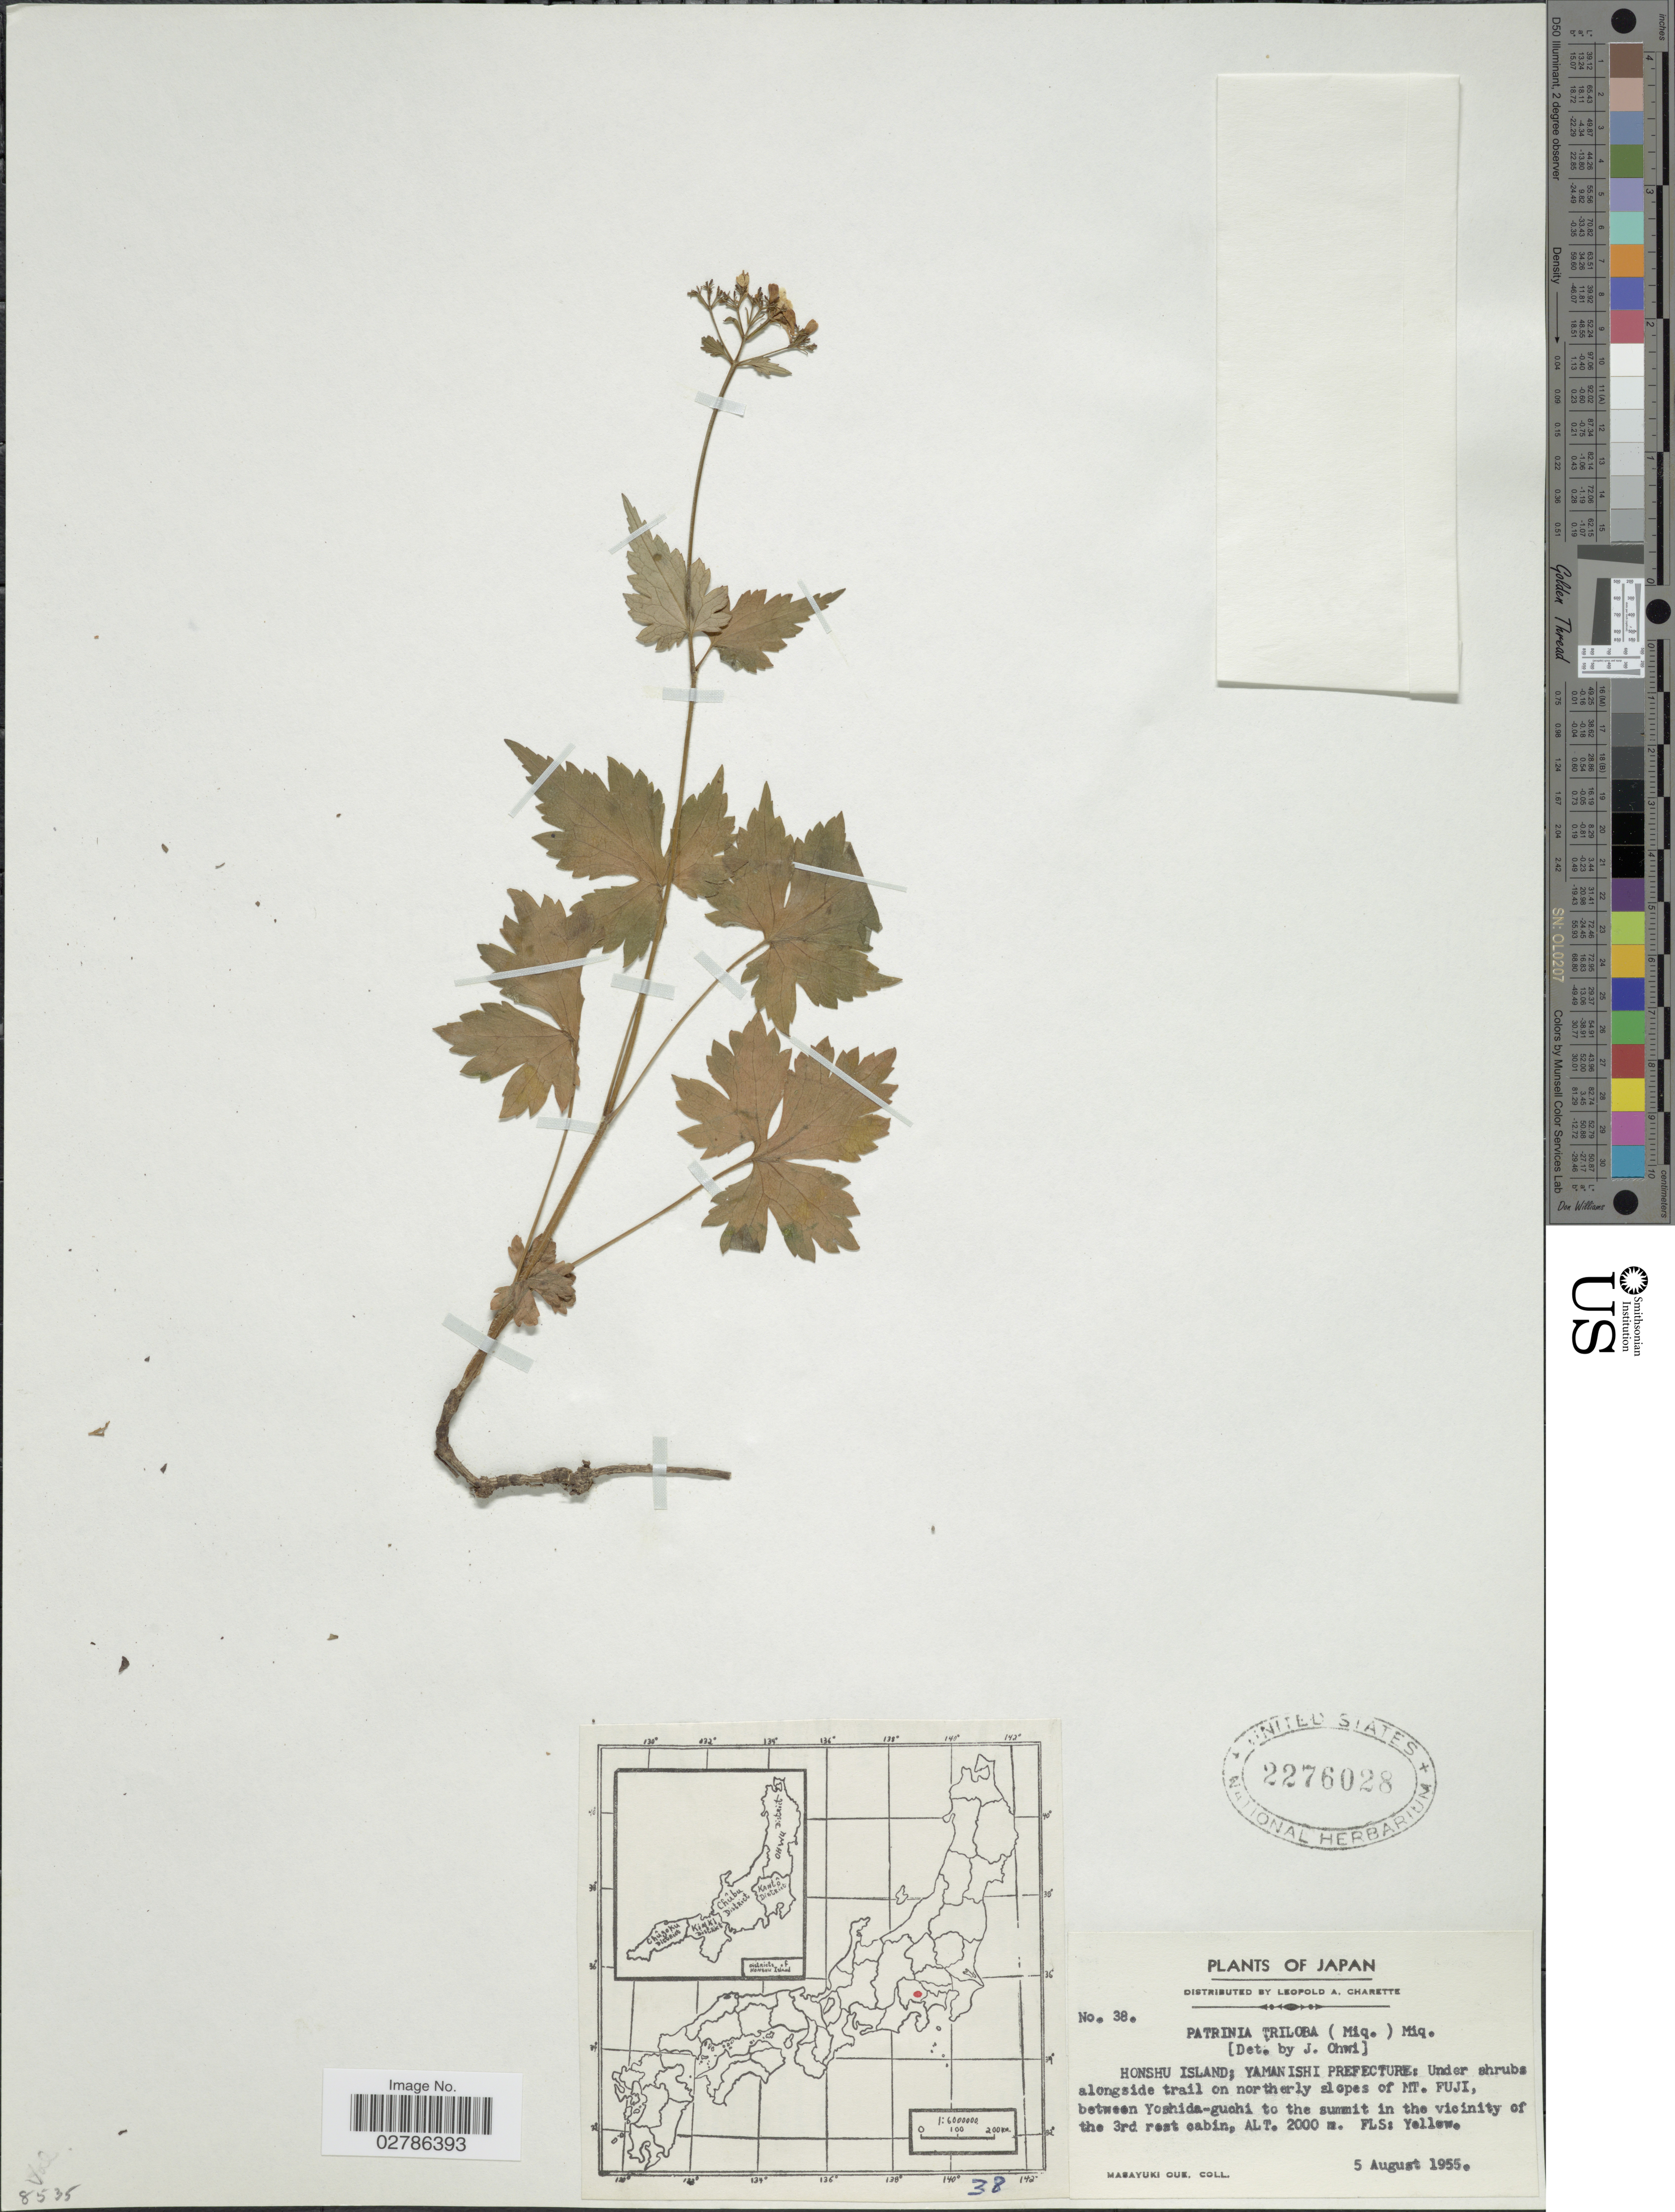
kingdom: Plantae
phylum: Tracheophyta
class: Magnoliopsida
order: Dipsacales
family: Caprifoliaceae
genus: Patrinia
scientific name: Patrinia triloba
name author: Miq.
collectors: M. Oue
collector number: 38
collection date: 1955-08-05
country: Japan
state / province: Yamanasi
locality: Honshu Island, Yamanishi Prefecture, Under shrubs alongside trail on northerly slopes of Mt. Fuji, between Yoshida-guchi to the summit in the vicinity of the 3rd rest cabin.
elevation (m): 2000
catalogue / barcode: US 2276028